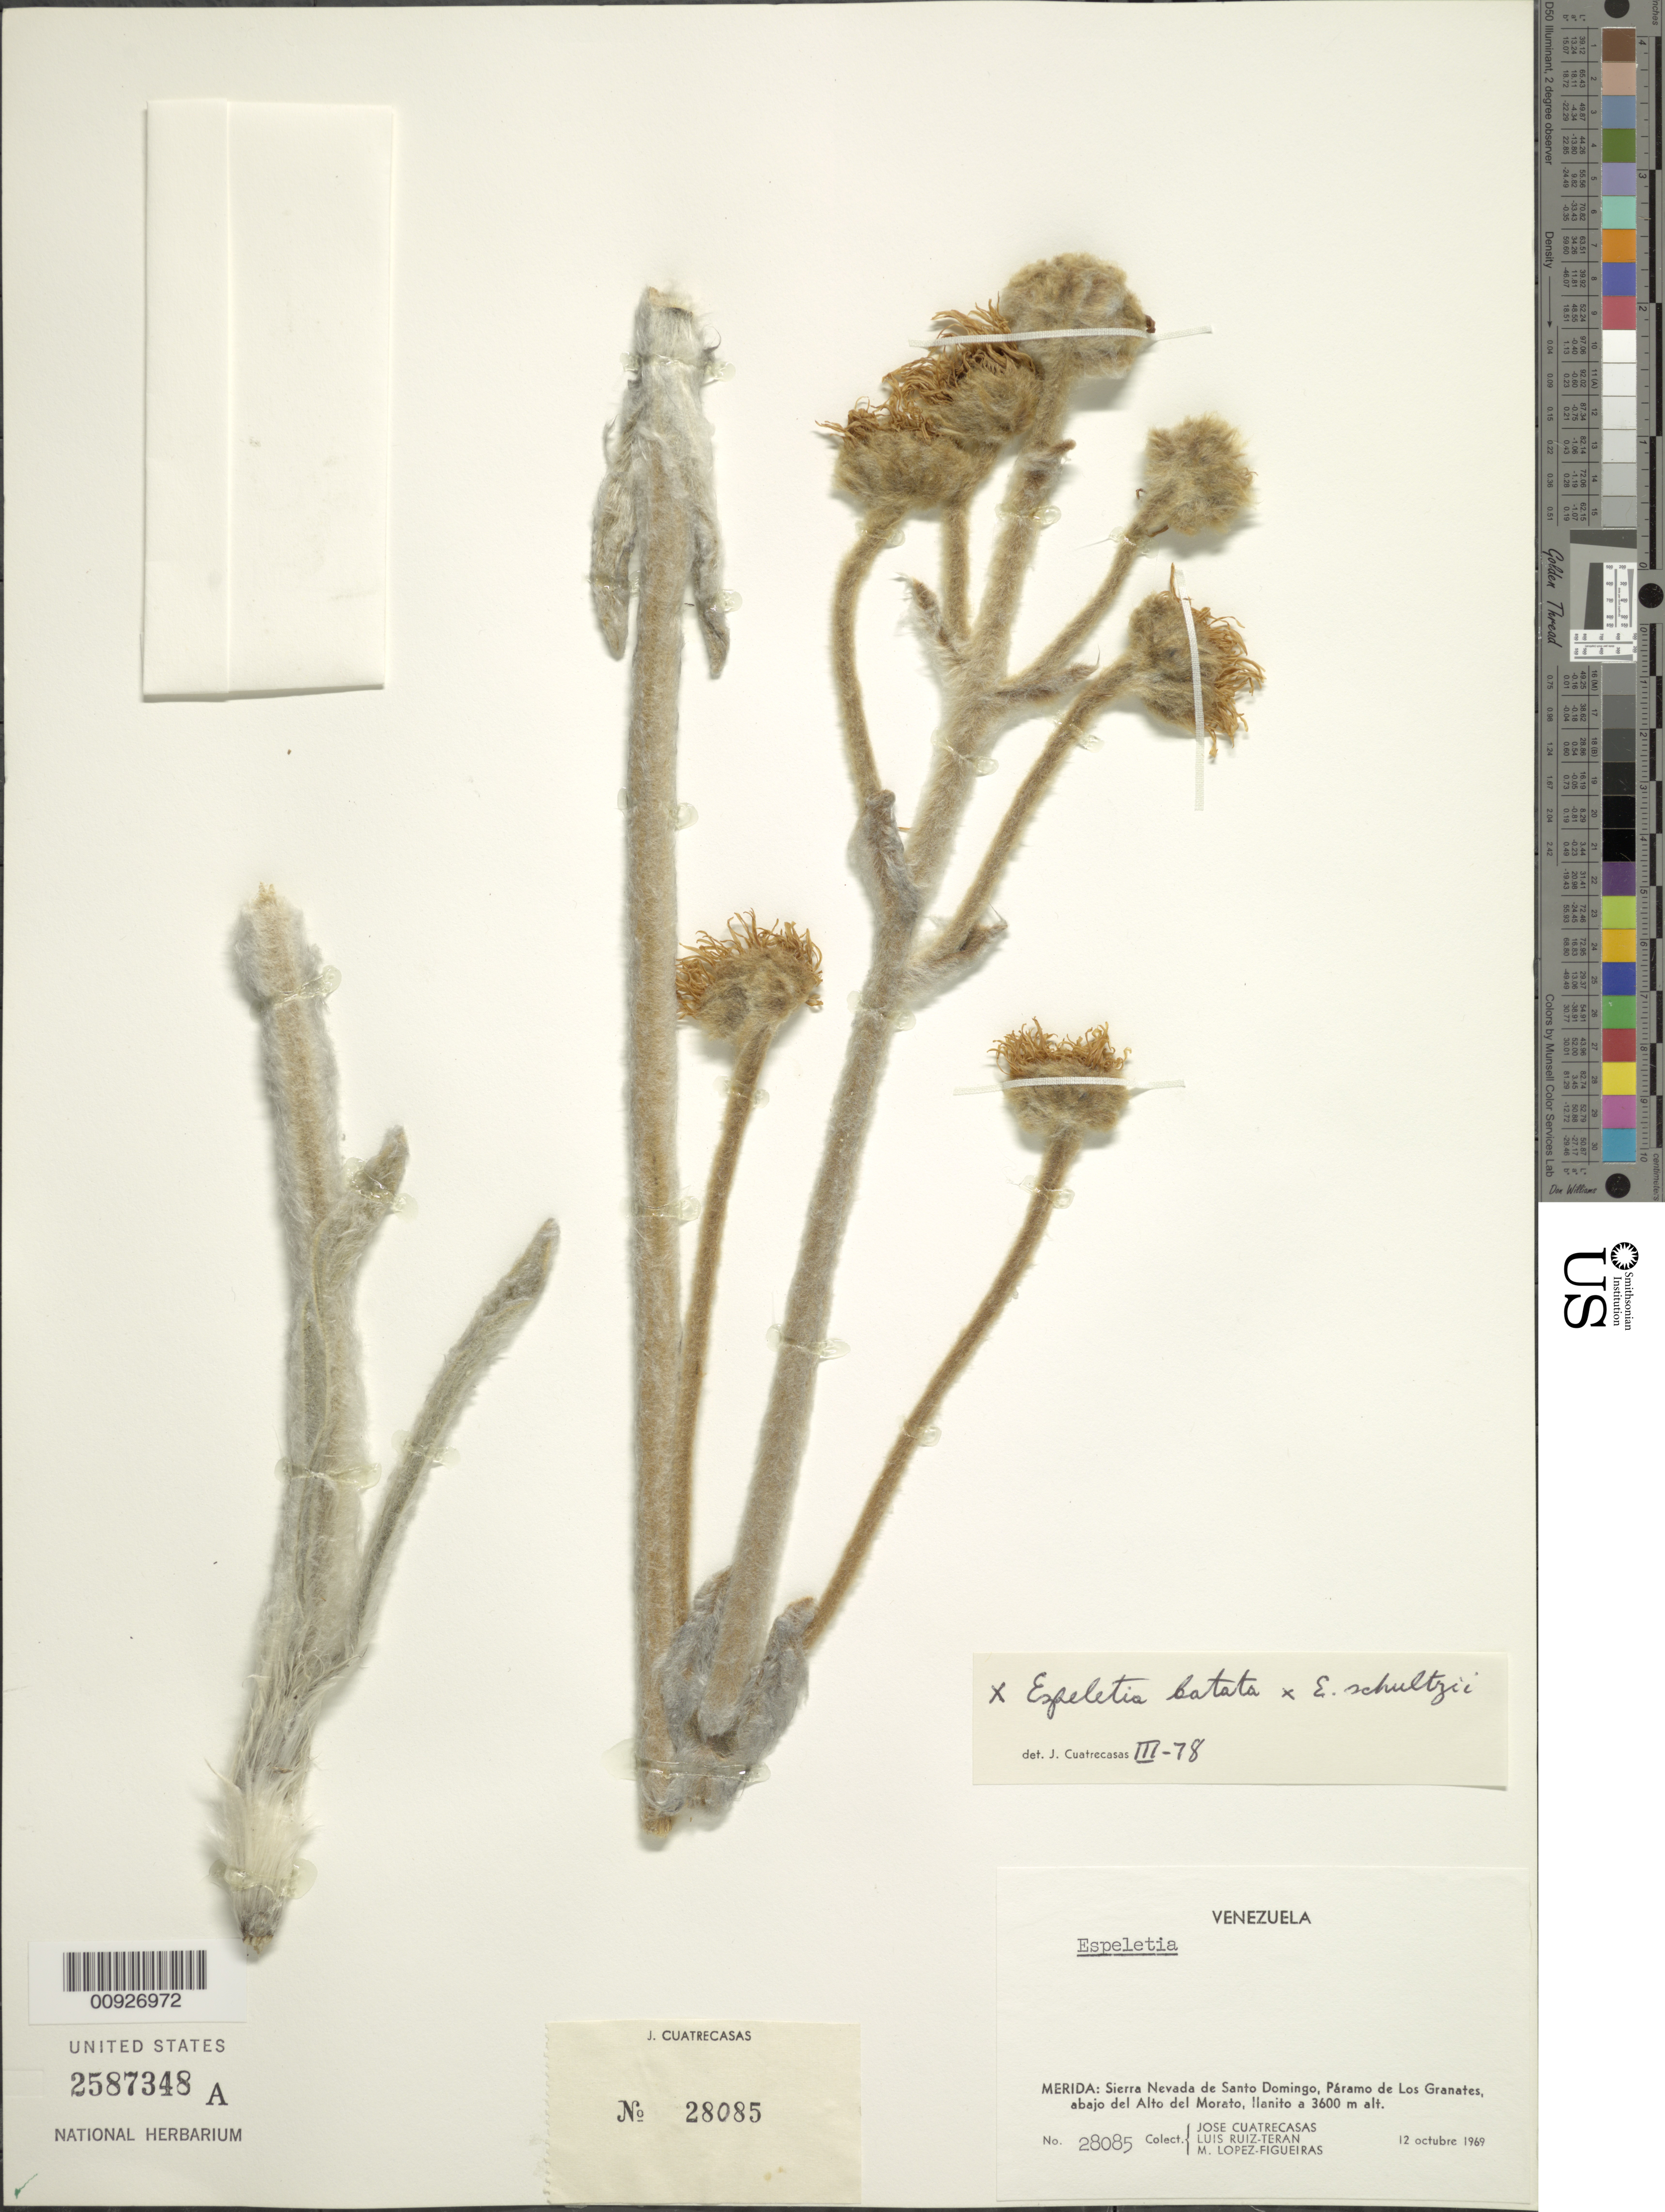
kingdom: Plantae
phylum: Tracheophyta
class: Magnoliopsida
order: Asterales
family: Asteraceae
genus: Espeletia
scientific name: Espeletia schultzii x E. batata Cuatrec.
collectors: J. Cuatrecasas, L. E. Ruíz-Terán & M. López Figueiras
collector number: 28085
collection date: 1969-10-12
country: Venezuela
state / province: Mérida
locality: P. de Los Granates. Sierra nevada de Santo Domingo, Páramo de Los Granates: Alto del Morato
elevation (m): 3600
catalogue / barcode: US 2587348A